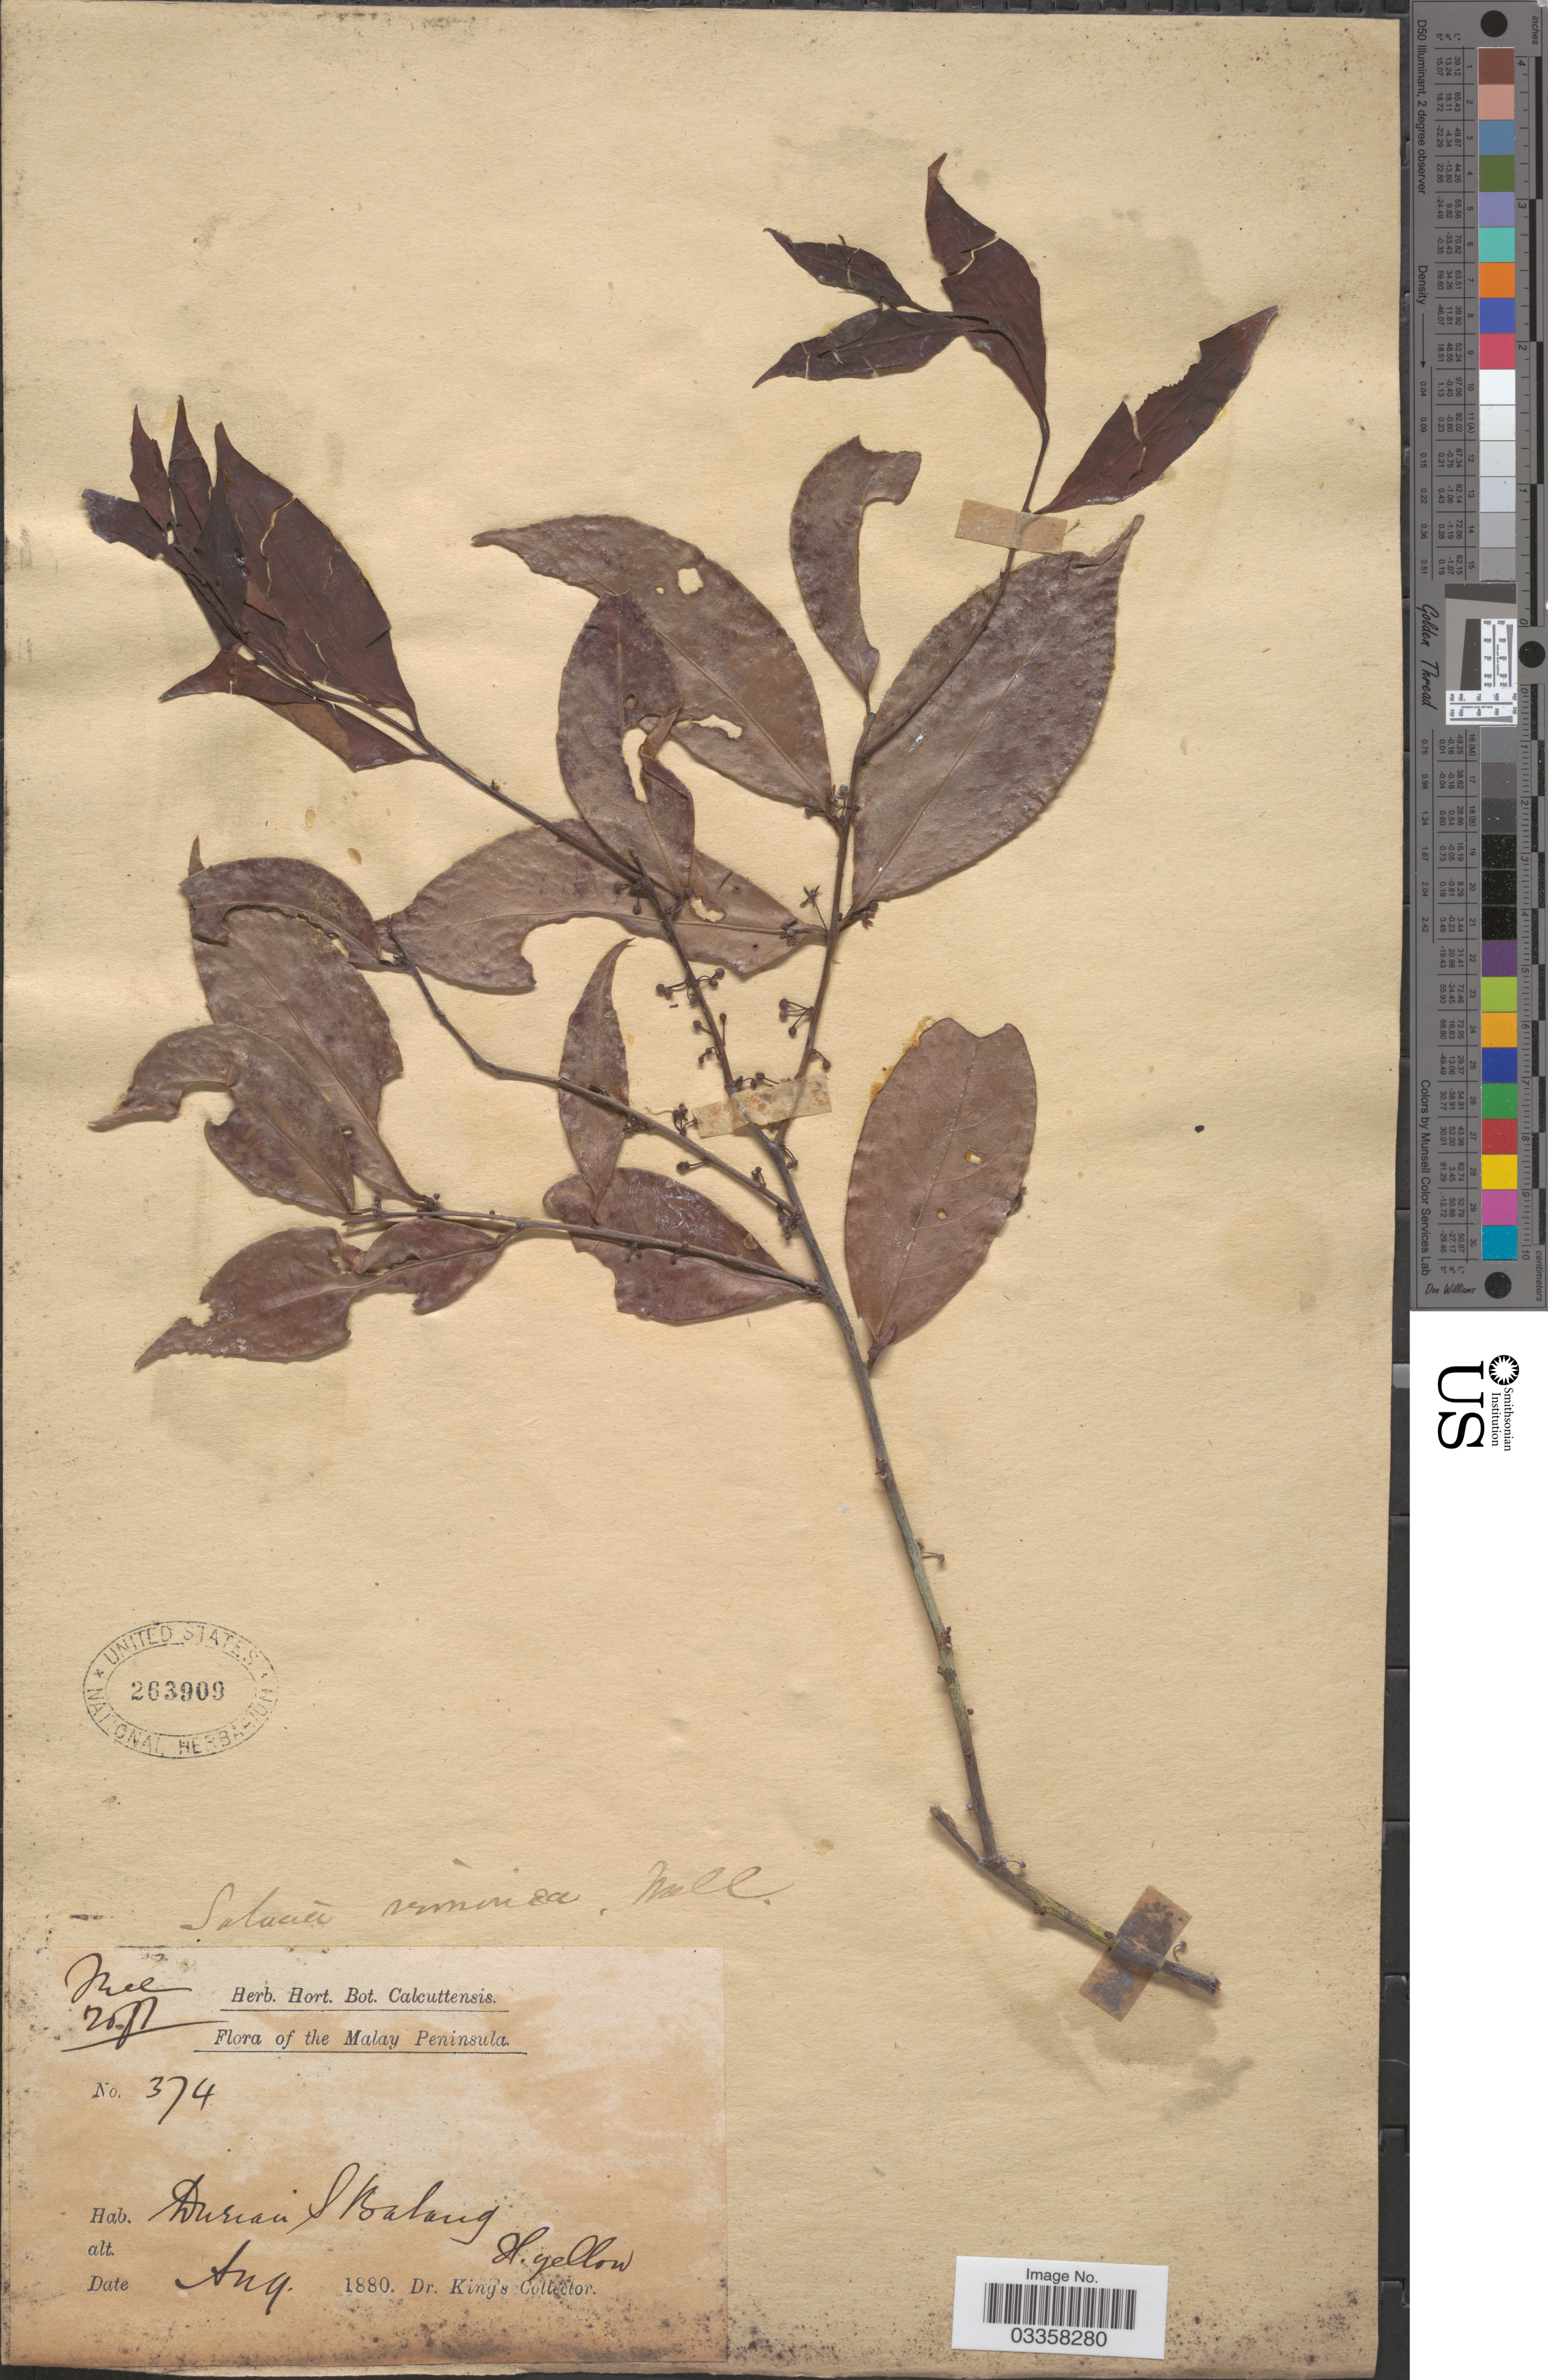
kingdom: Plantae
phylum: Tracheophyta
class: Magnoliopsida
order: Celastrales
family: Celastraceae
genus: Salacia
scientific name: Salacia viminea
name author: Wall.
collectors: Dr. King's collector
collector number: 374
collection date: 1880-08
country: Malaysia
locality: Malay Peninsula. Durian S Balang. [interpreted]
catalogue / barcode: US 263909